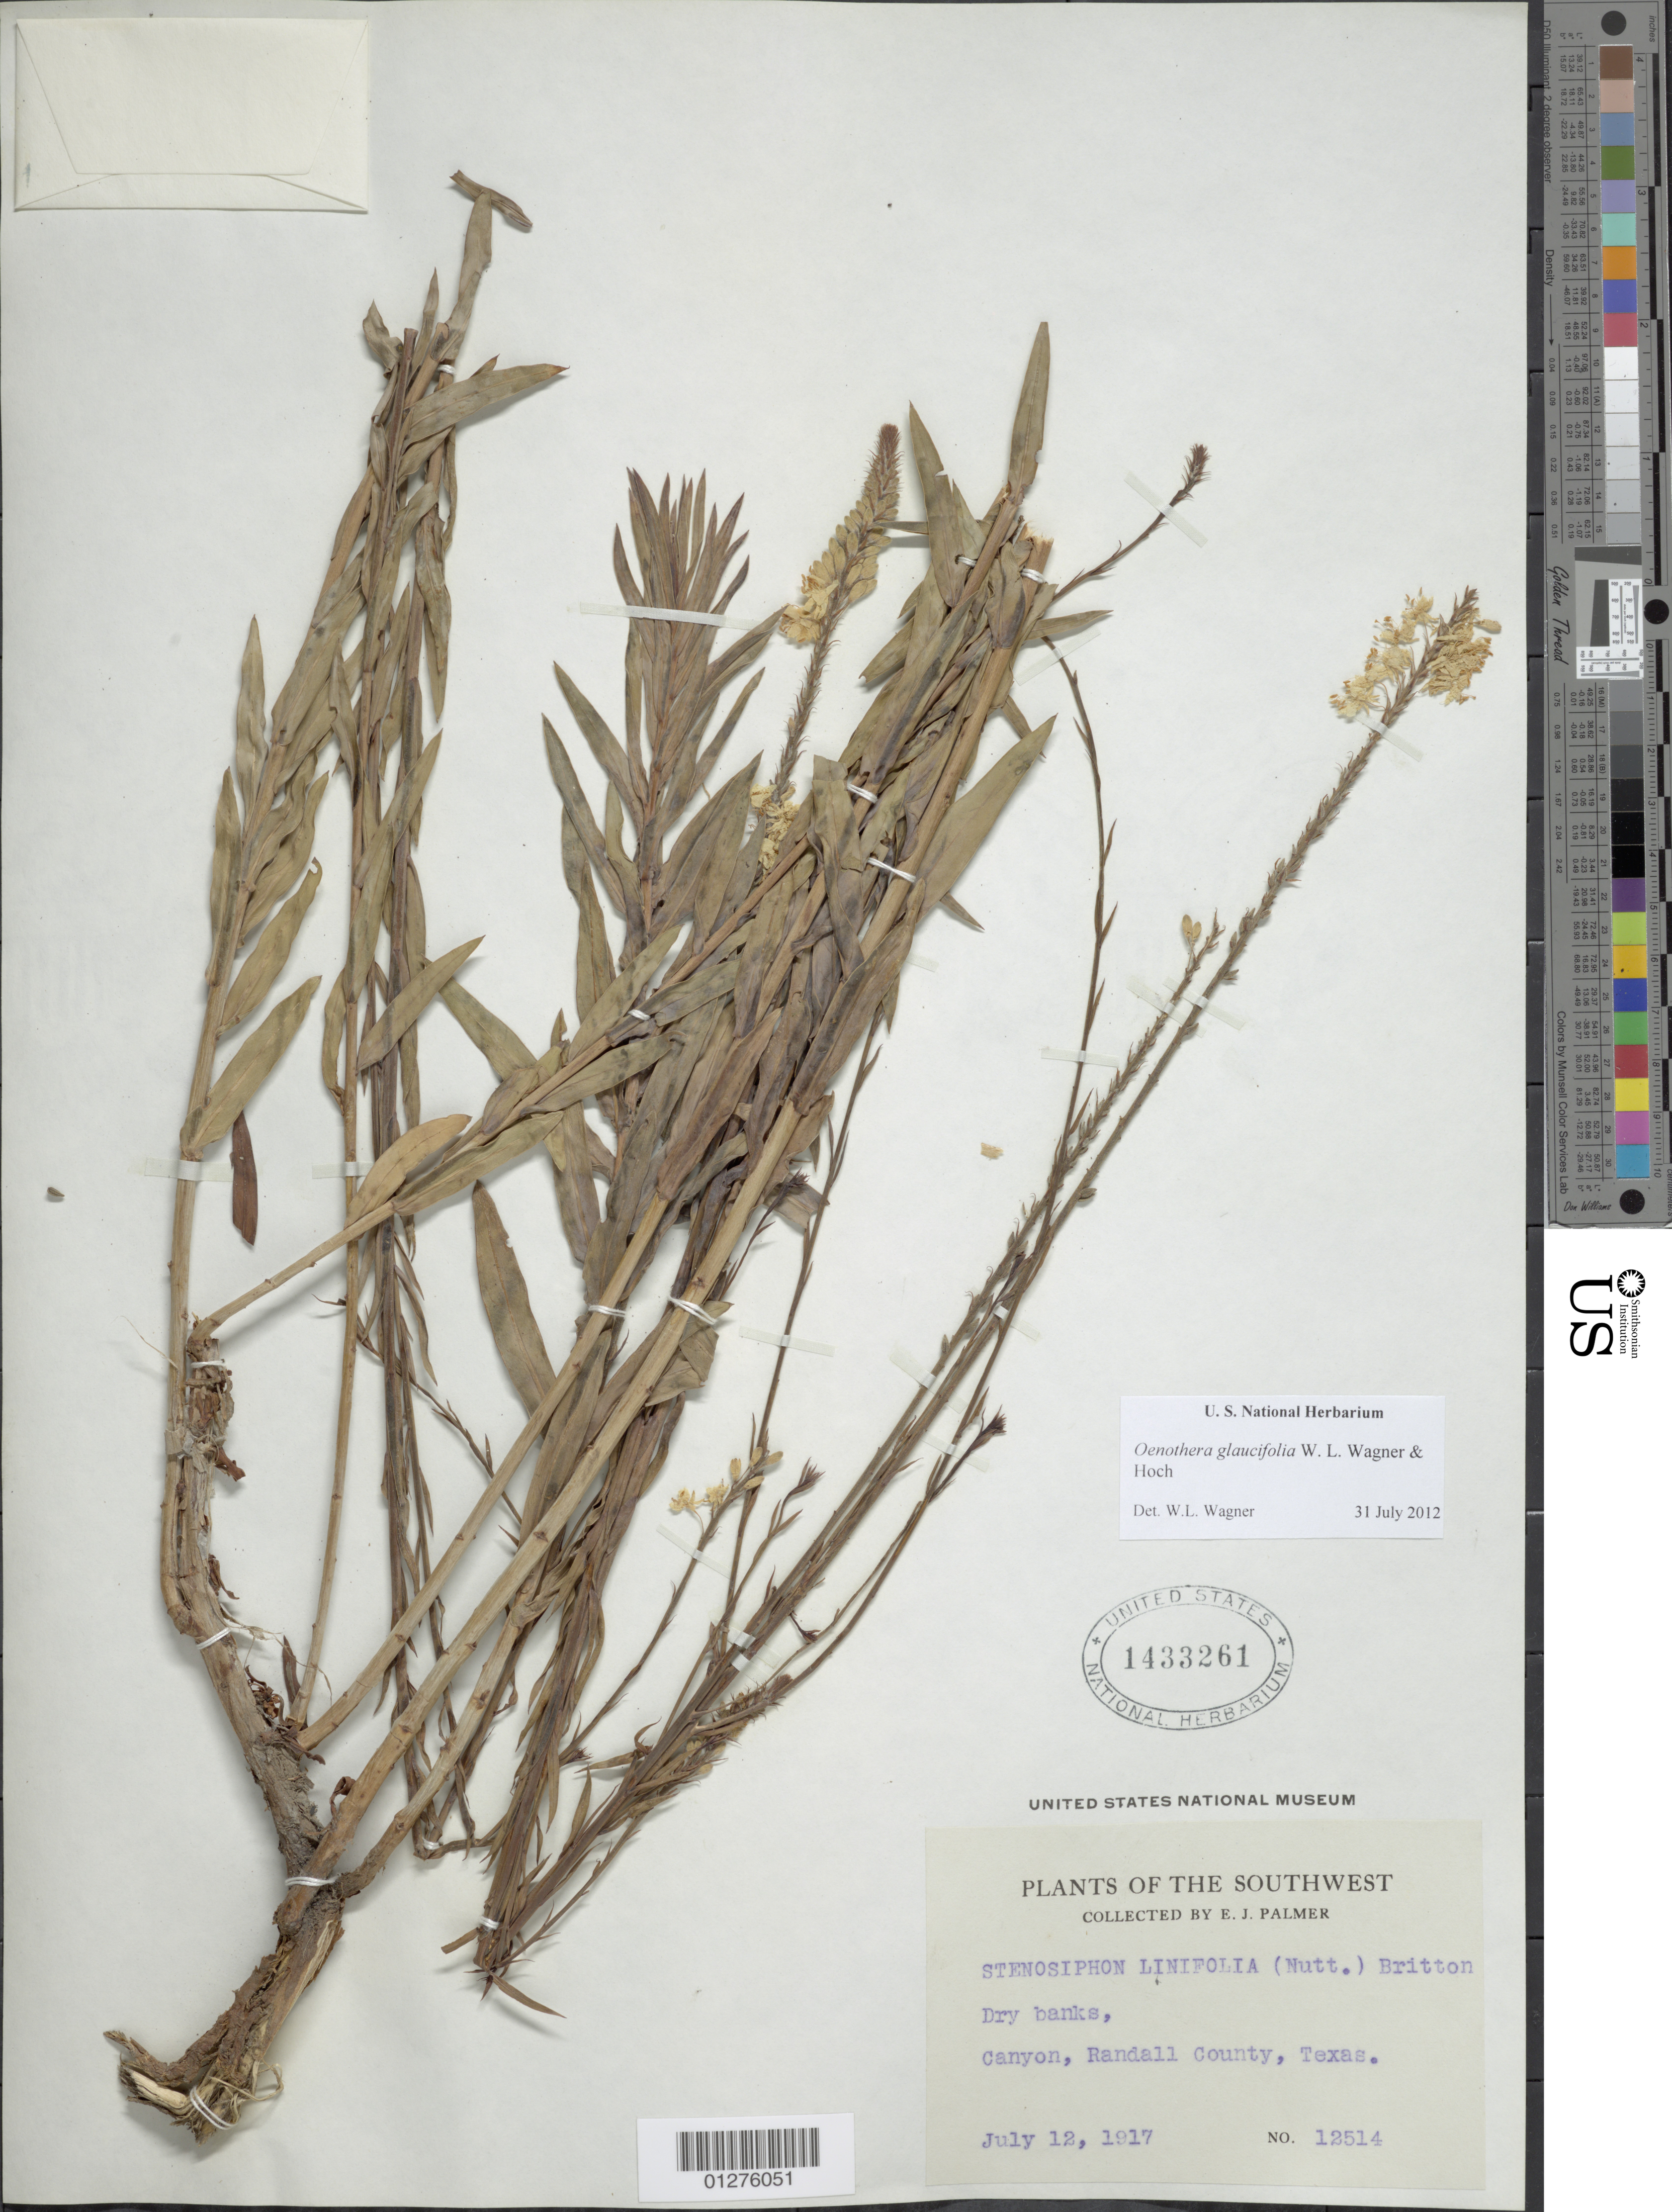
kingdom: Plantae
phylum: Tracheophyta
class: Magnoliopsida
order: Myrtales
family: Onagraceae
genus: Oenothera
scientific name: Oenothera glaucifolia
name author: W.L. Wagner & Hoch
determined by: Wagner, W. L., (BOT), Smithsonian Institution - National Museum of Natural History (UNITED STATES)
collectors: E. J. Palmer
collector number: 12514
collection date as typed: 12 Jul 1917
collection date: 1917-07-12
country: United States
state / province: Texas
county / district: Randall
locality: Canyon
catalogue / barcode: US 1433261